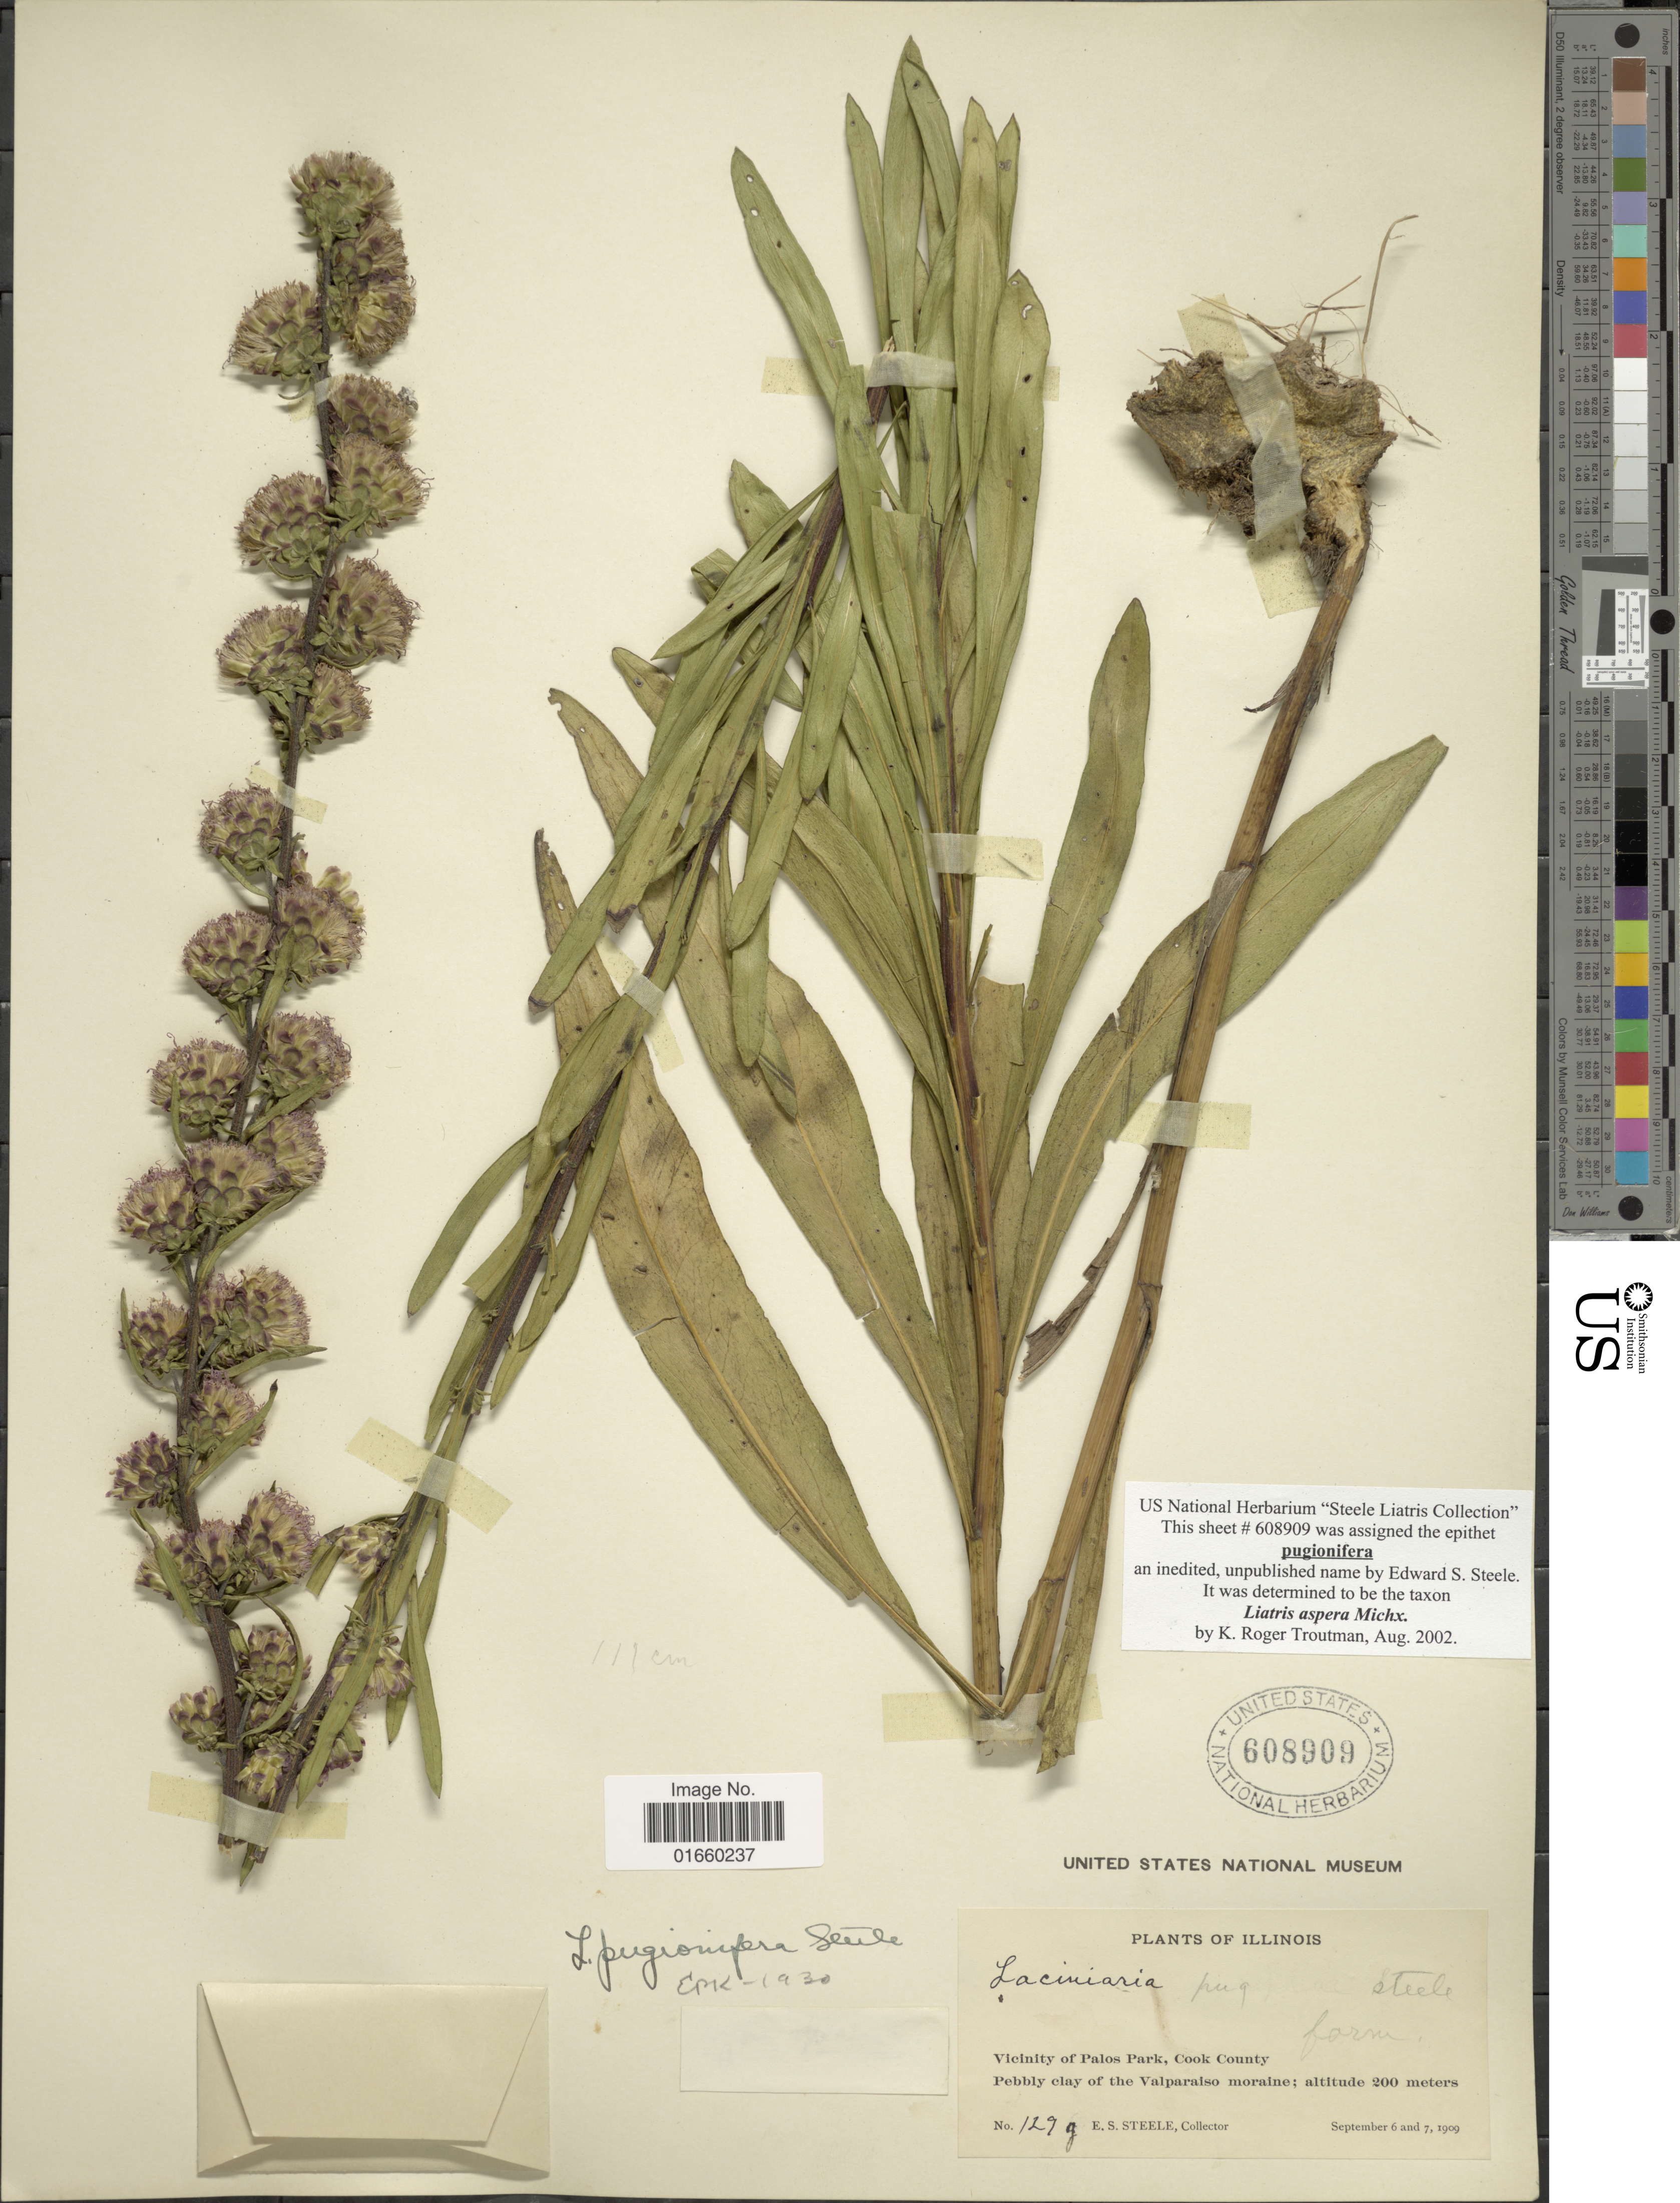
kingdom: Plantae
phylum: Tracheophyta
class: Magnoliopsida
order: Asterales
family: Asteraceae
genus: Liatris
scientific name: Liatris aspera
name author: Michx.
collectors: E. Steele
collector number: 129g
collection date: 1909-09-06/1909-09-07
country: United States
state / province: Illinois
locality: Vicinity of Palos Park, Cook County Pebbly caly of the Valparaiso moraine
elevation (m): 200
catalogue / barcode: US 608909